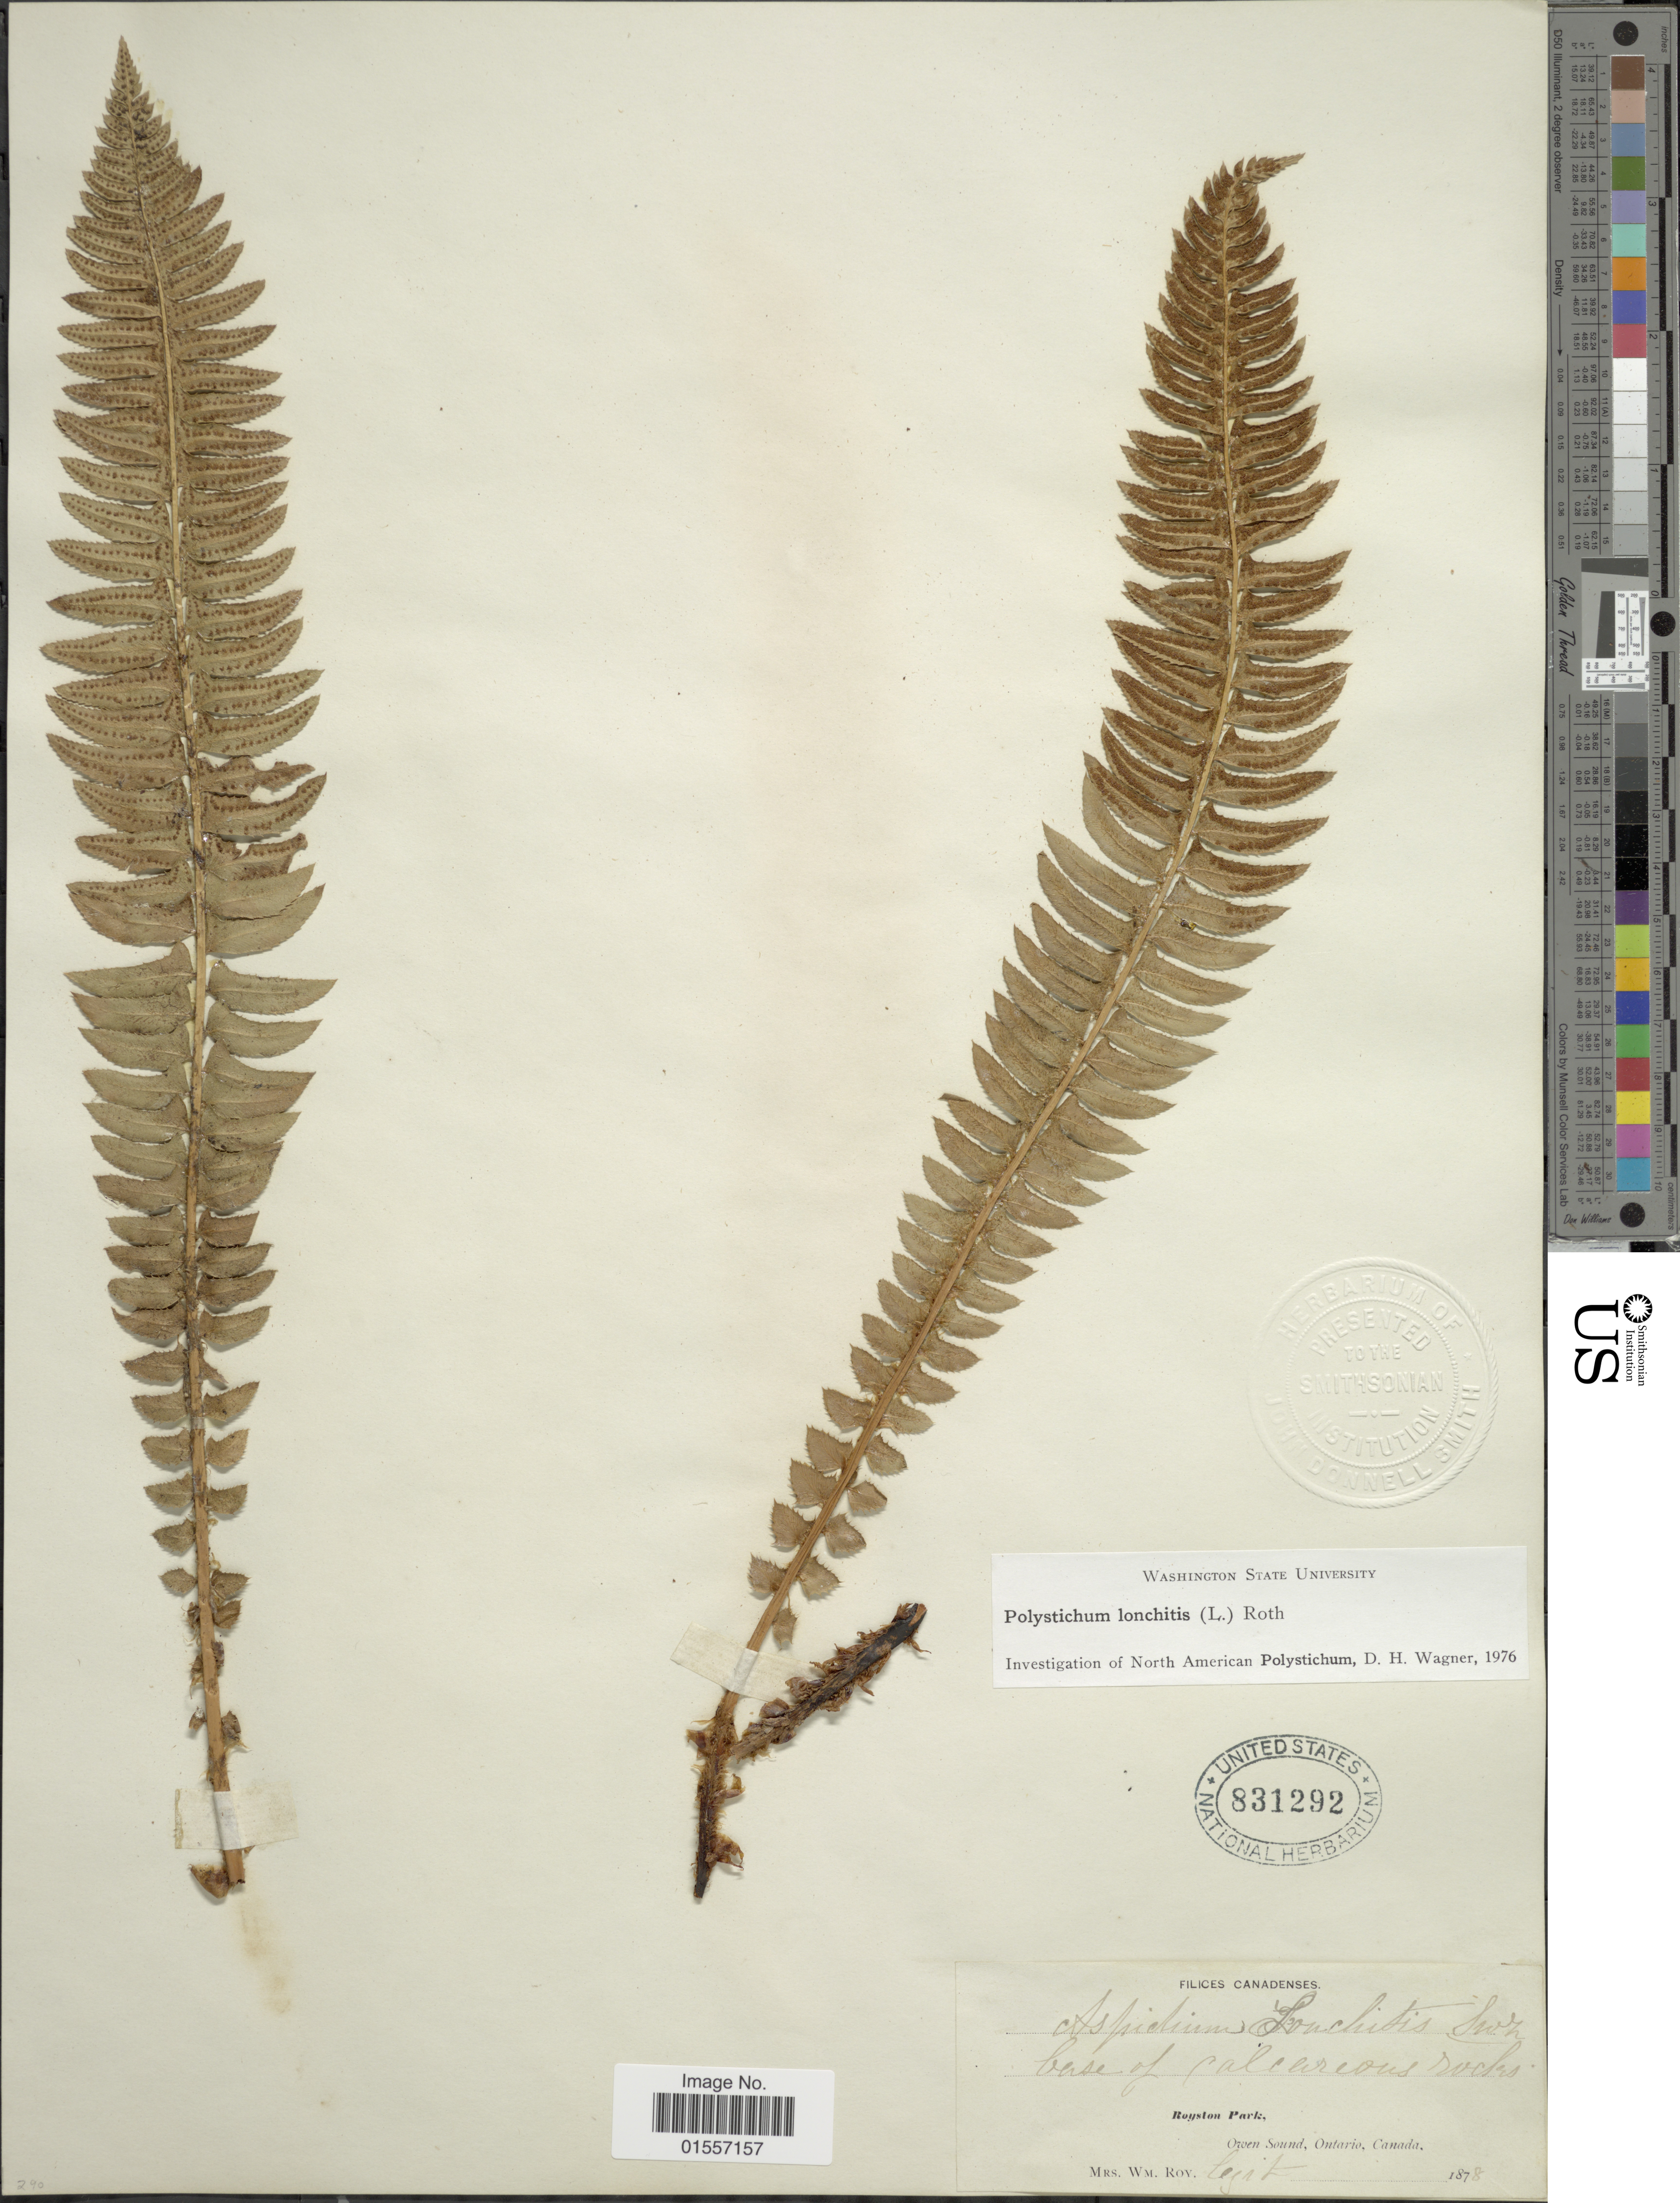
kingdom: Plantae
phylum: Tracheophyta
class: Polypodiopsida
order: Polypodiales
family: Dryopteridaceae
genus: Polystichum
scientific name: Polystichum lonchitis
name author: (Roth) L.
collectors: W. Roy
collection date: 1878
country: Canada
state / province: Ontario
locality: Base of Calcareous rocks, Royston Park, Owen Sound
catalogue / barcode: US 831292